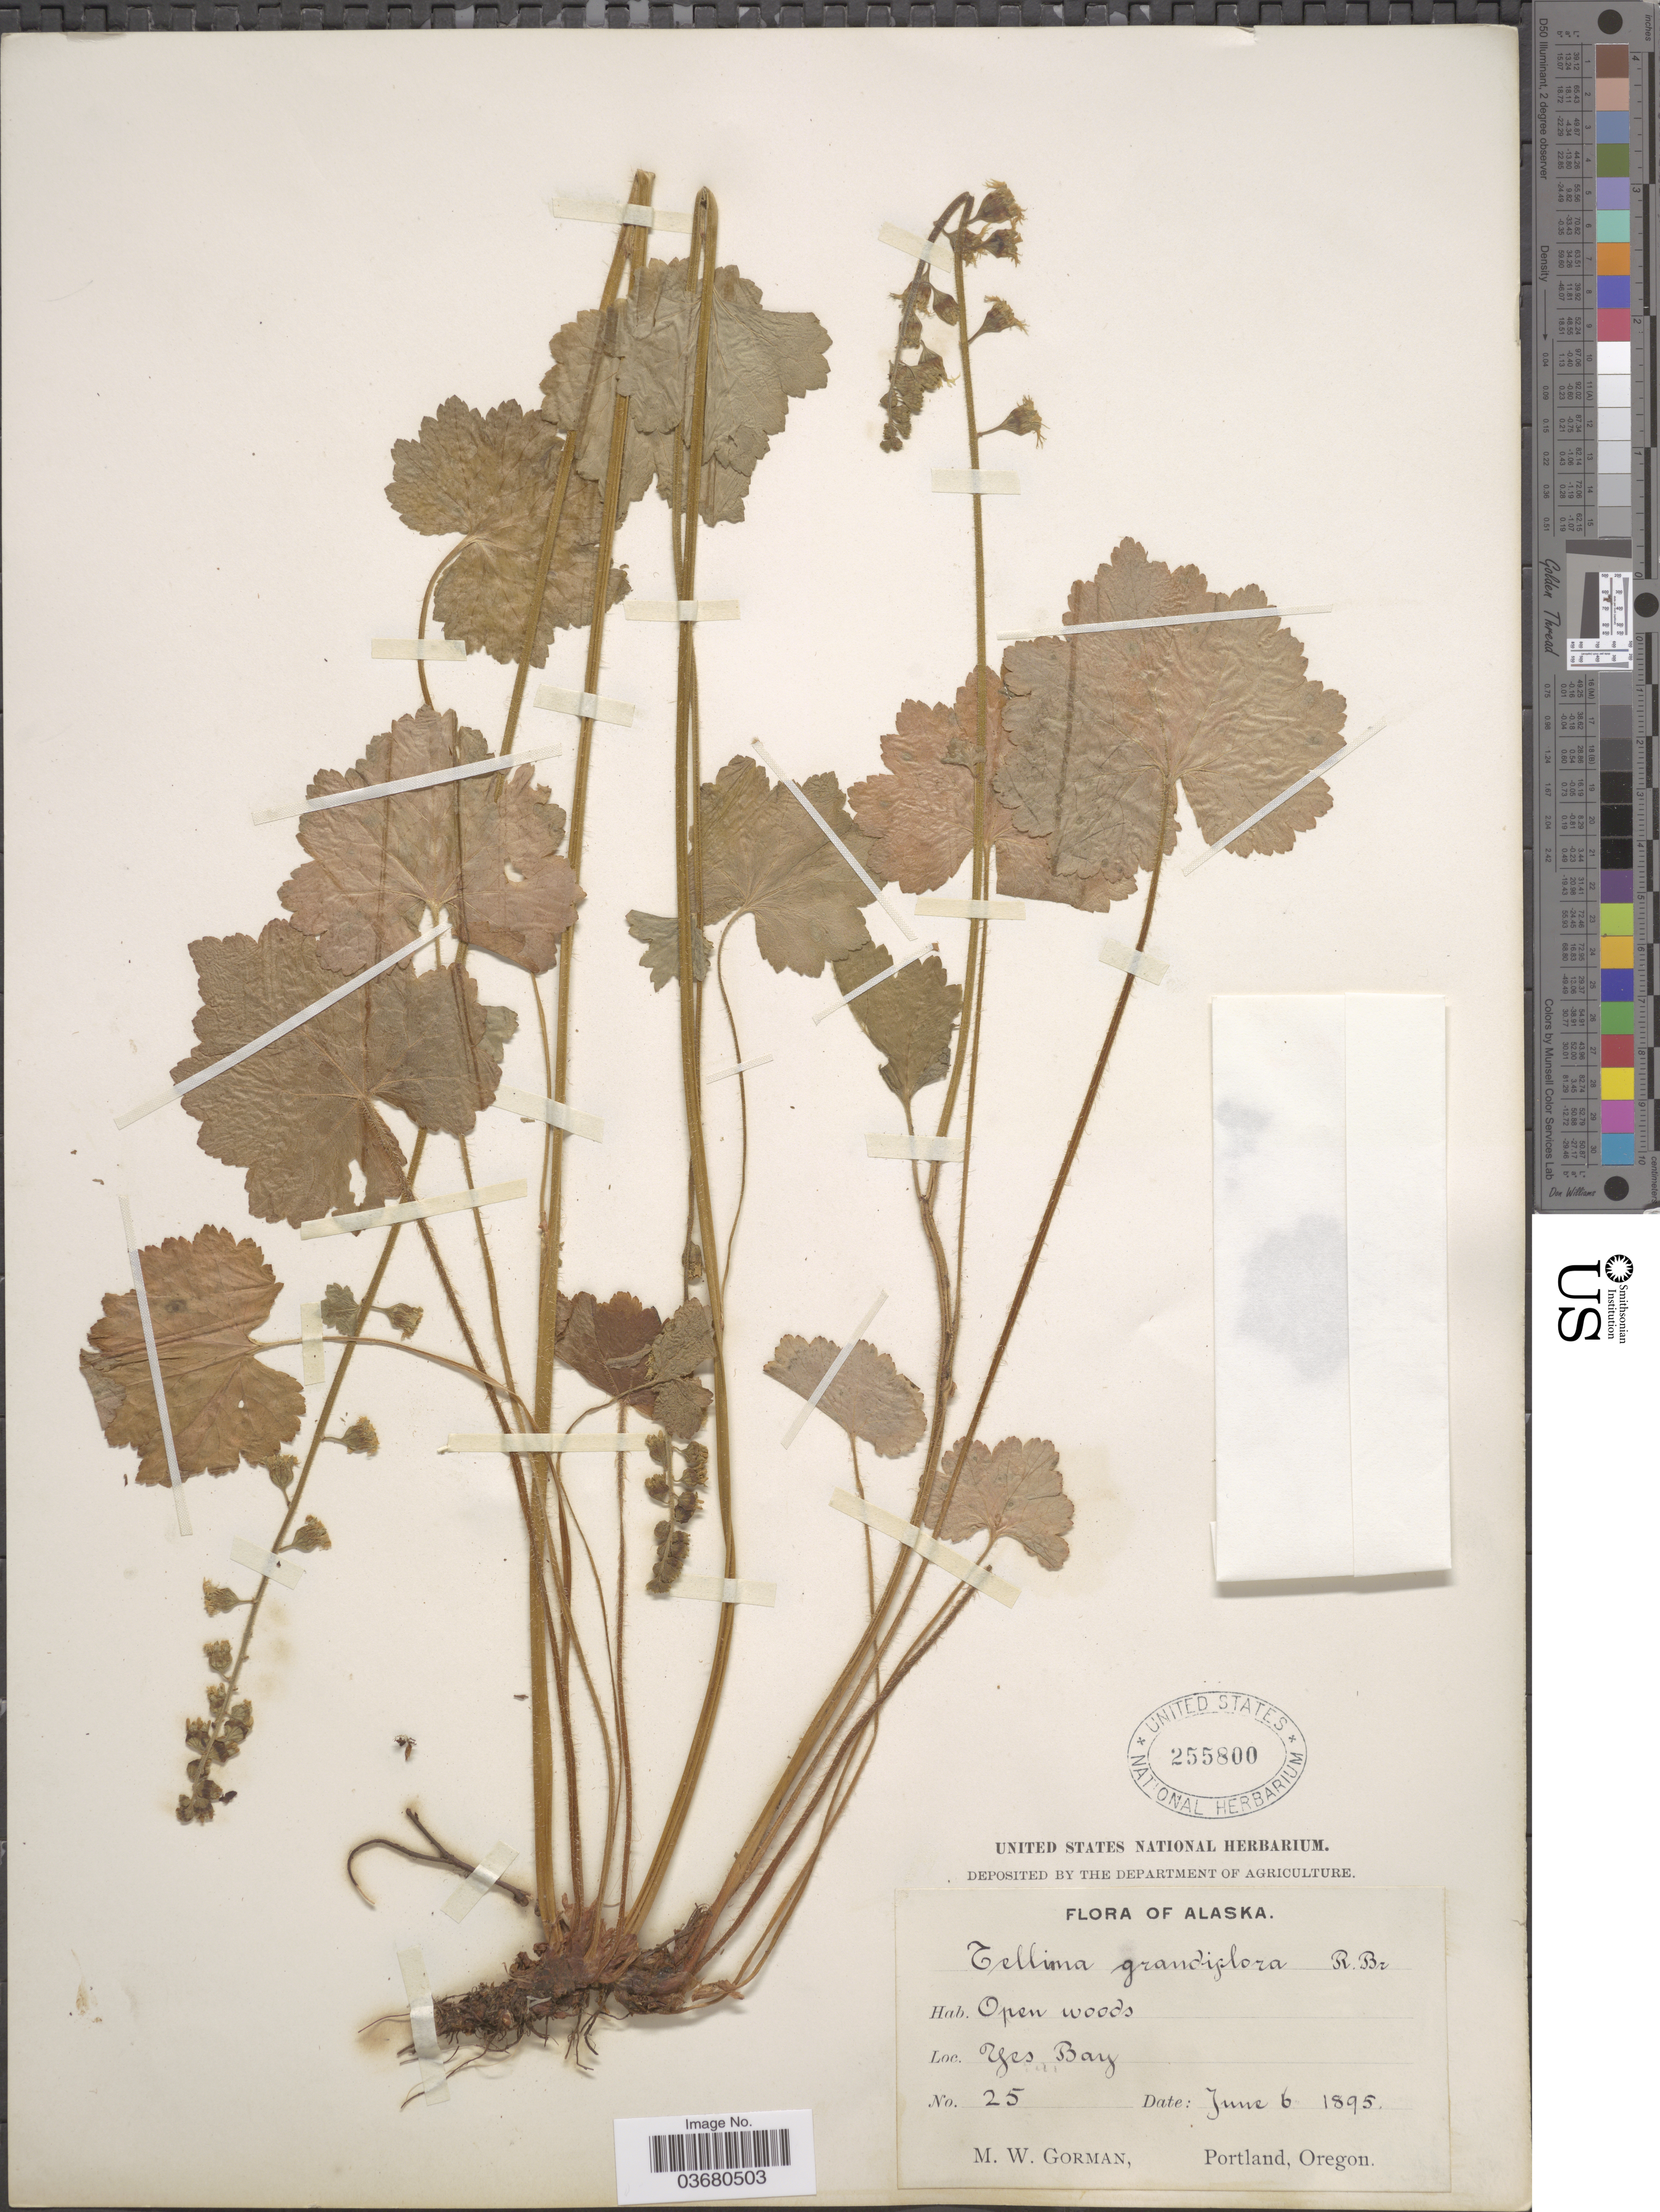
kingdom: Plantae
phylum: Tracheophyta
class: Magnoliopsida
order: Saxifragales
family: Saxifragaceae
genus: Tellima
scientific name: Tellima grandiflora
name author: (Pursh) Douglas ex Lindl.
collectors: M. W. Gorman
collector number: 25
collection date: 1895-06-06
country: United States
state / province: Alaska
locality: Yes Bay.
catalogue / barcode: US 255800